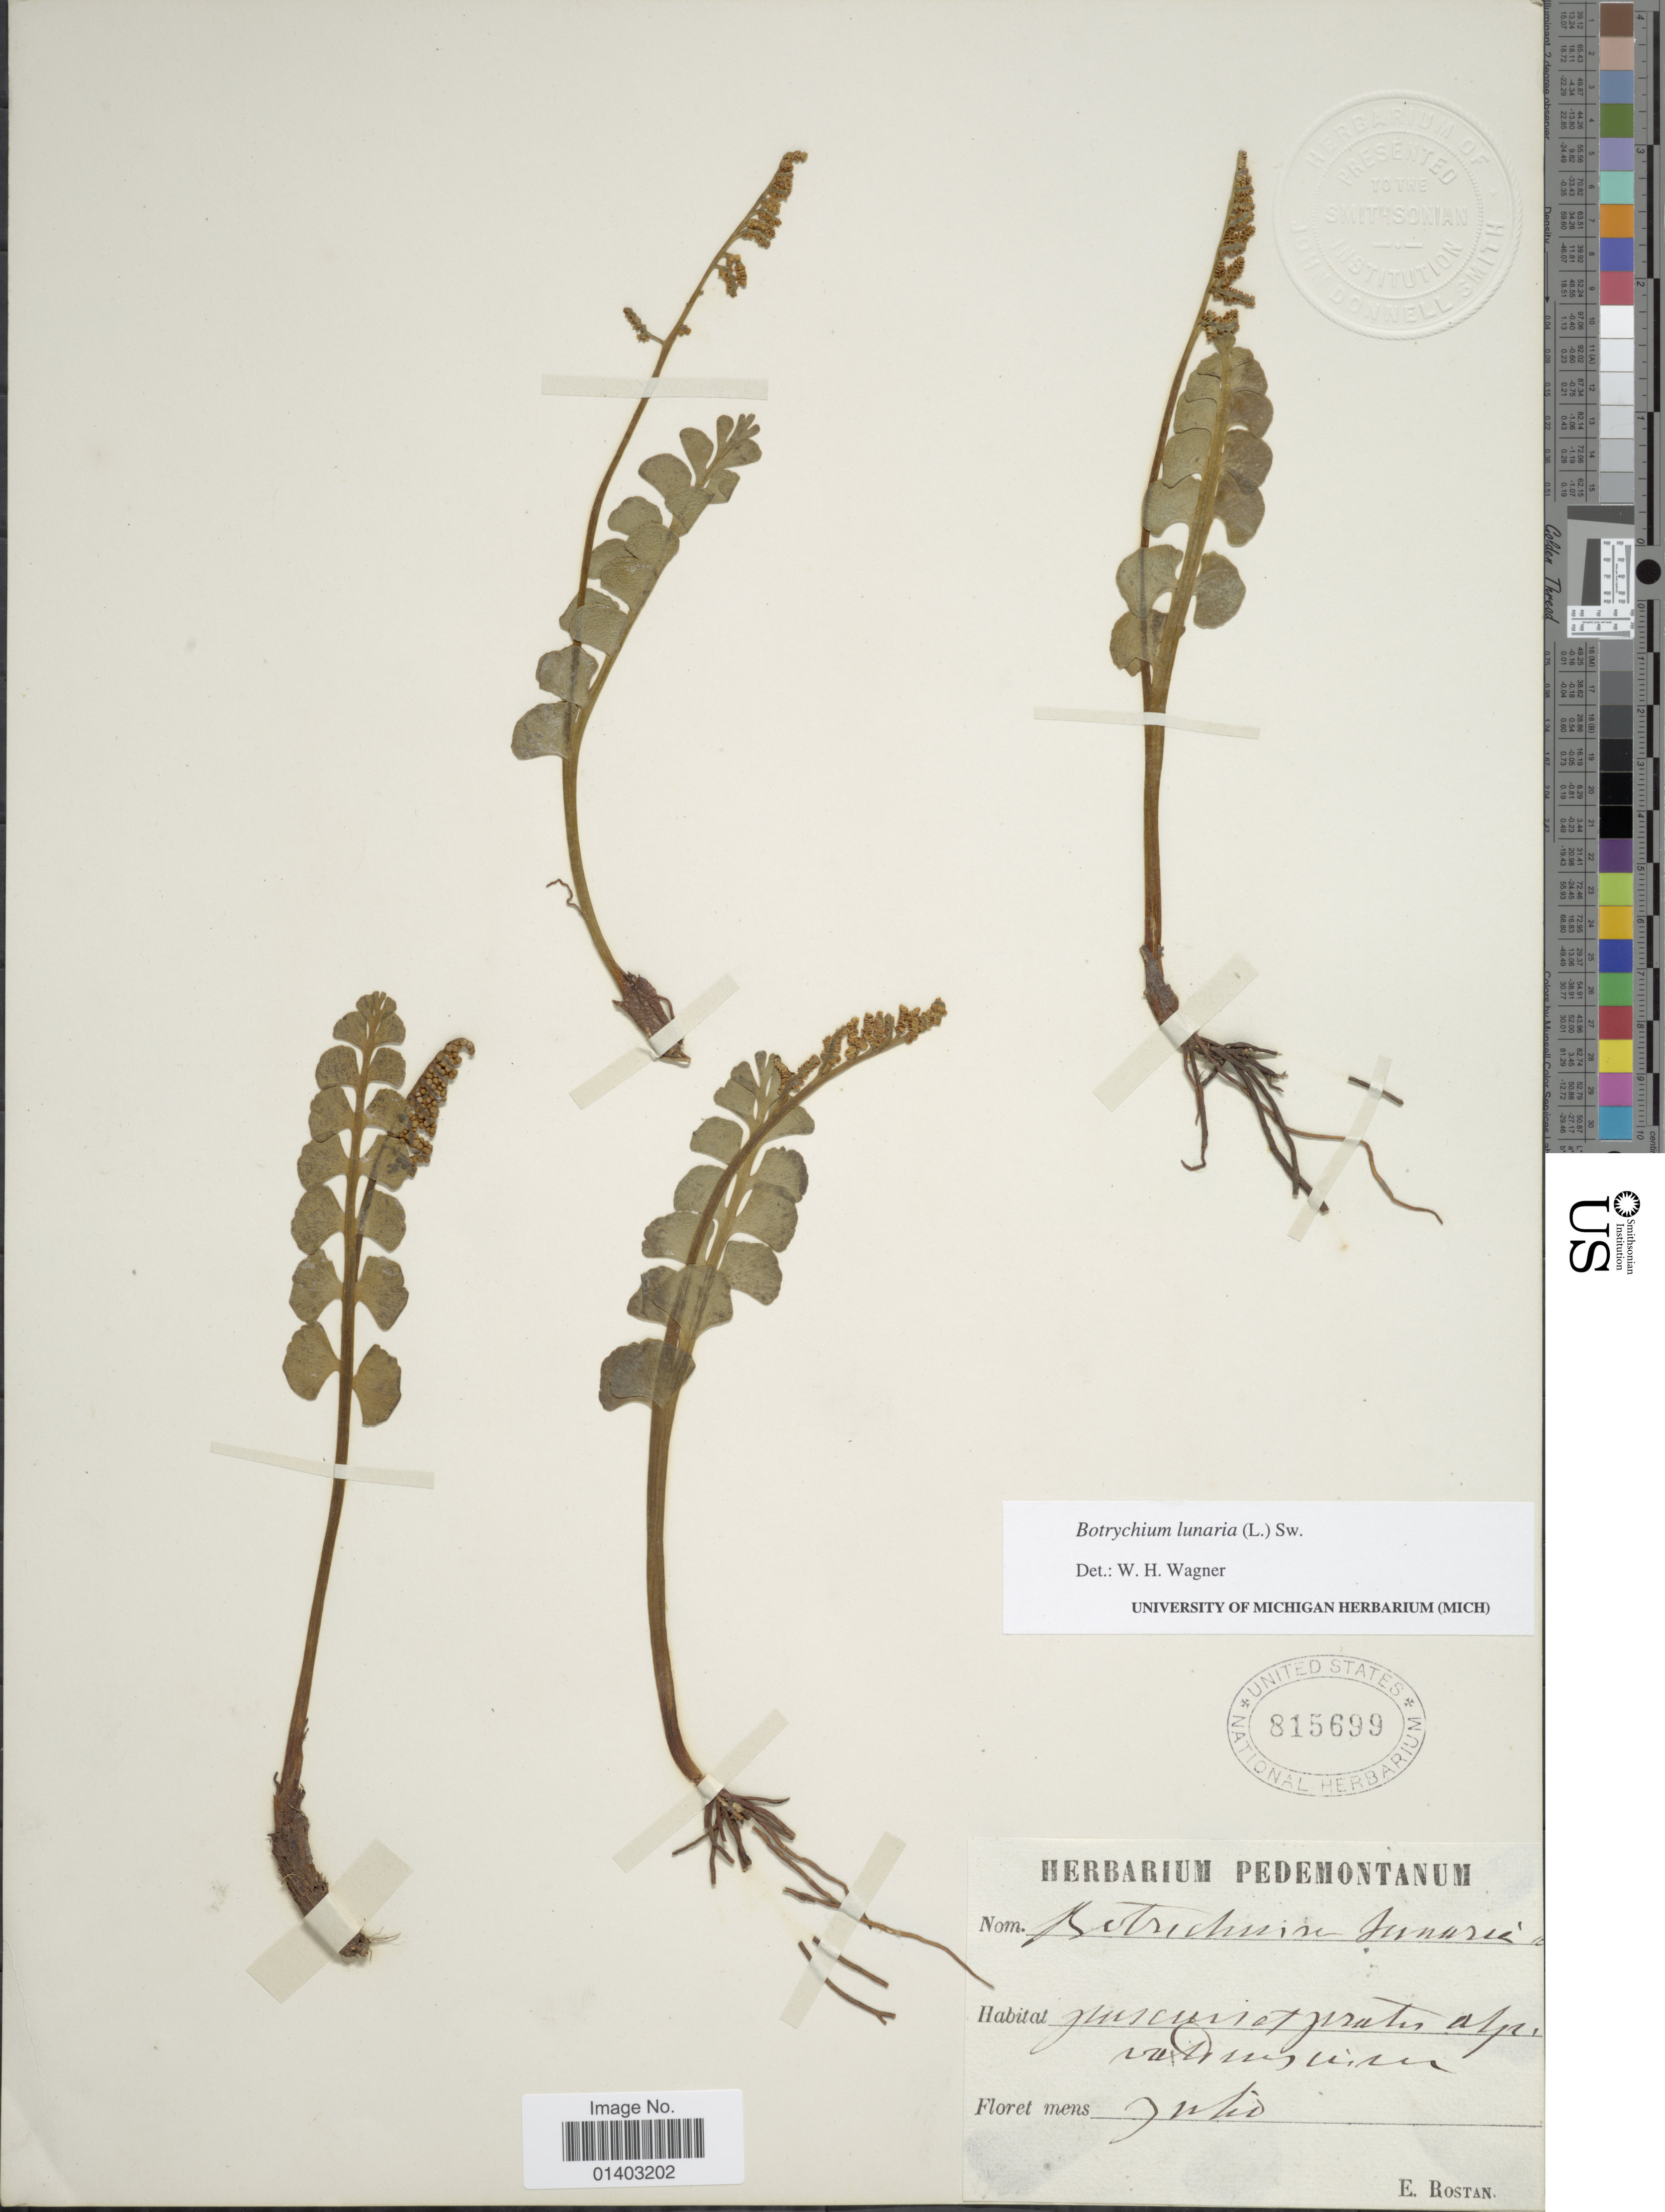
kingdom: Plantae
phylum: Tracheophyta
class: Polypodiopsida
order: Ophioglossales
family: Ophioglossaceae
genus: Botrychium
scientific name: Botrychium lunaria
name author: (L.) Sw.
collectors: E. Rostan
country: Italy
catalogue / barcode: US 815699